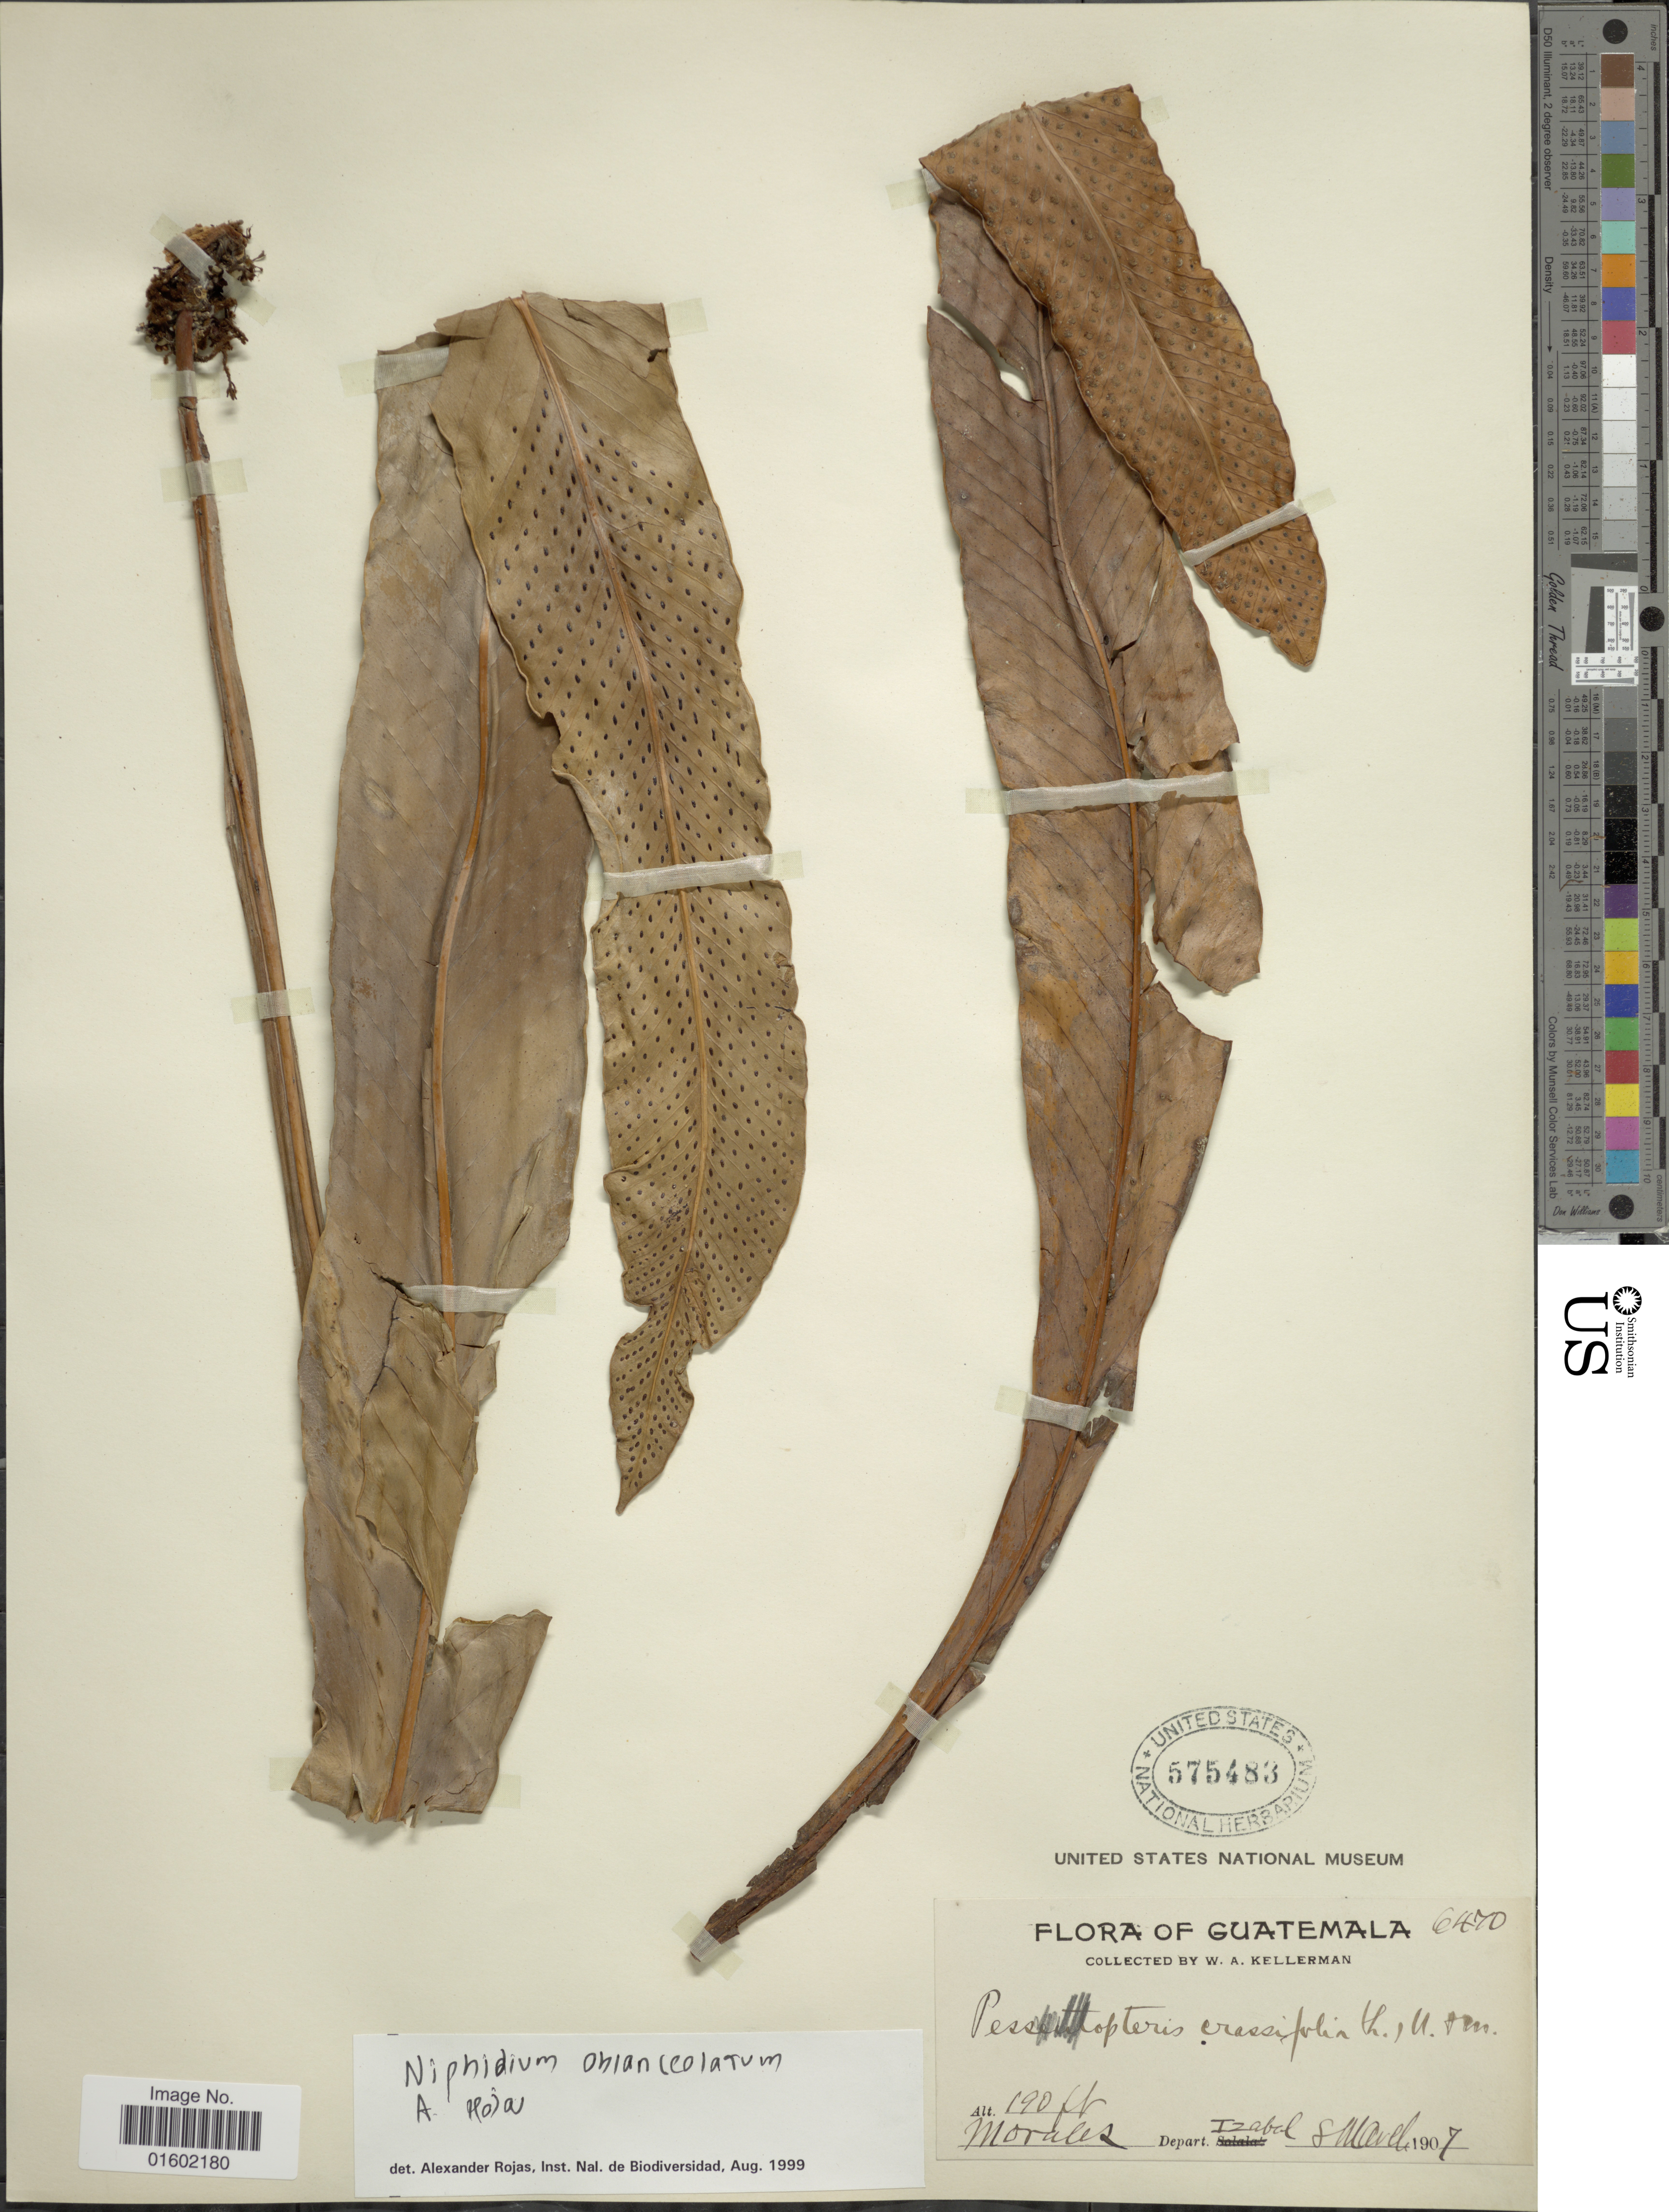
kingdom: Plantae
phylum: Tracheophyta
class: Polypodiopsida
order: Polypodiales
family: Polypodiaceae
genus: Niphidium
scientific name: Niphidium crassifolium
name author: (L.) Lellinger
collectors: W. Kellerman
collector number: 6470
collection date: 1907-05-08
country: Guatemala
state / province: Izabal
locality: Morales, Depart. Izabal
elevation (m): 58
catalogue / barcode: US 575483